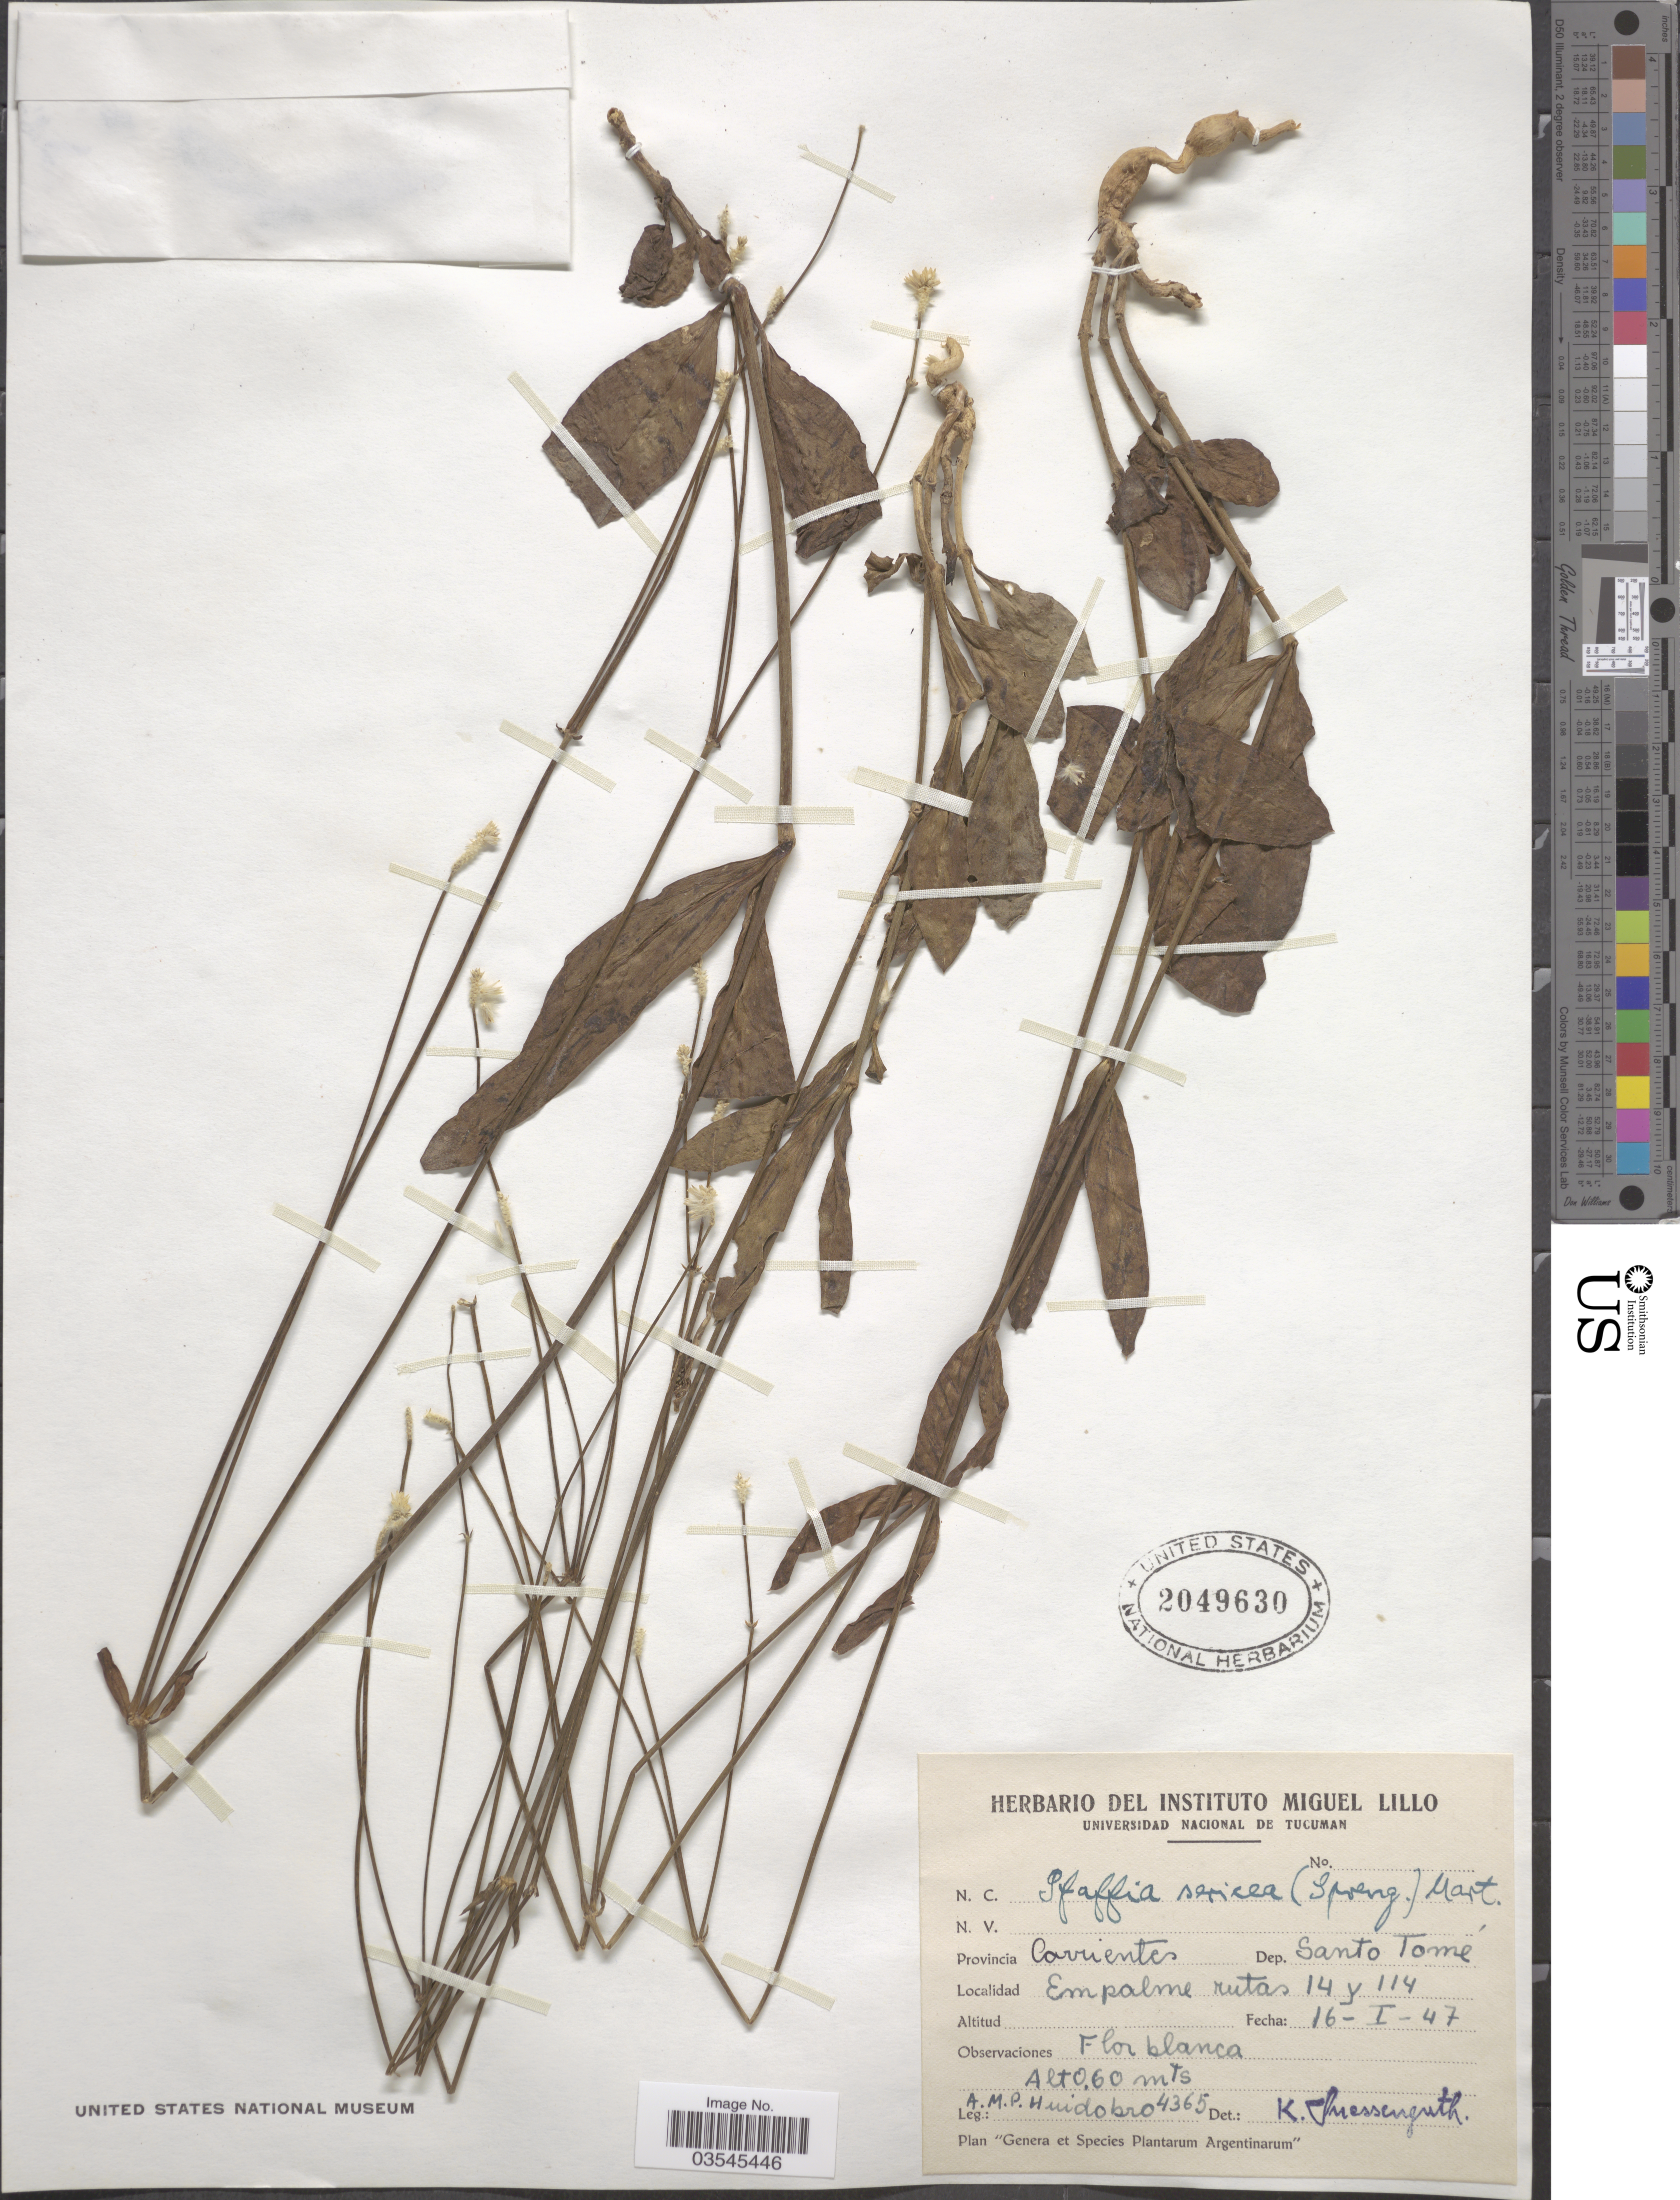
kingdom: Plantae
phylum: Tracheophyta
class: Magnoliopsida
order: Caryophyllales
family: Amaranthaceae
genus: Pfaffia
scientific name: Pfaffia tuberosa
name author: (Moq. ex DC.) Hicken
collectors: A. M. R. Huidobro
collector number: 4365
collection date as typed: Transcribed d/m/y: 16/1/47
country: Argentina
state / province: Corrientes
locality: Dep. Santo Tomé. Empalme rutas 14 y 114.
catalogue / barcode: US 2049630